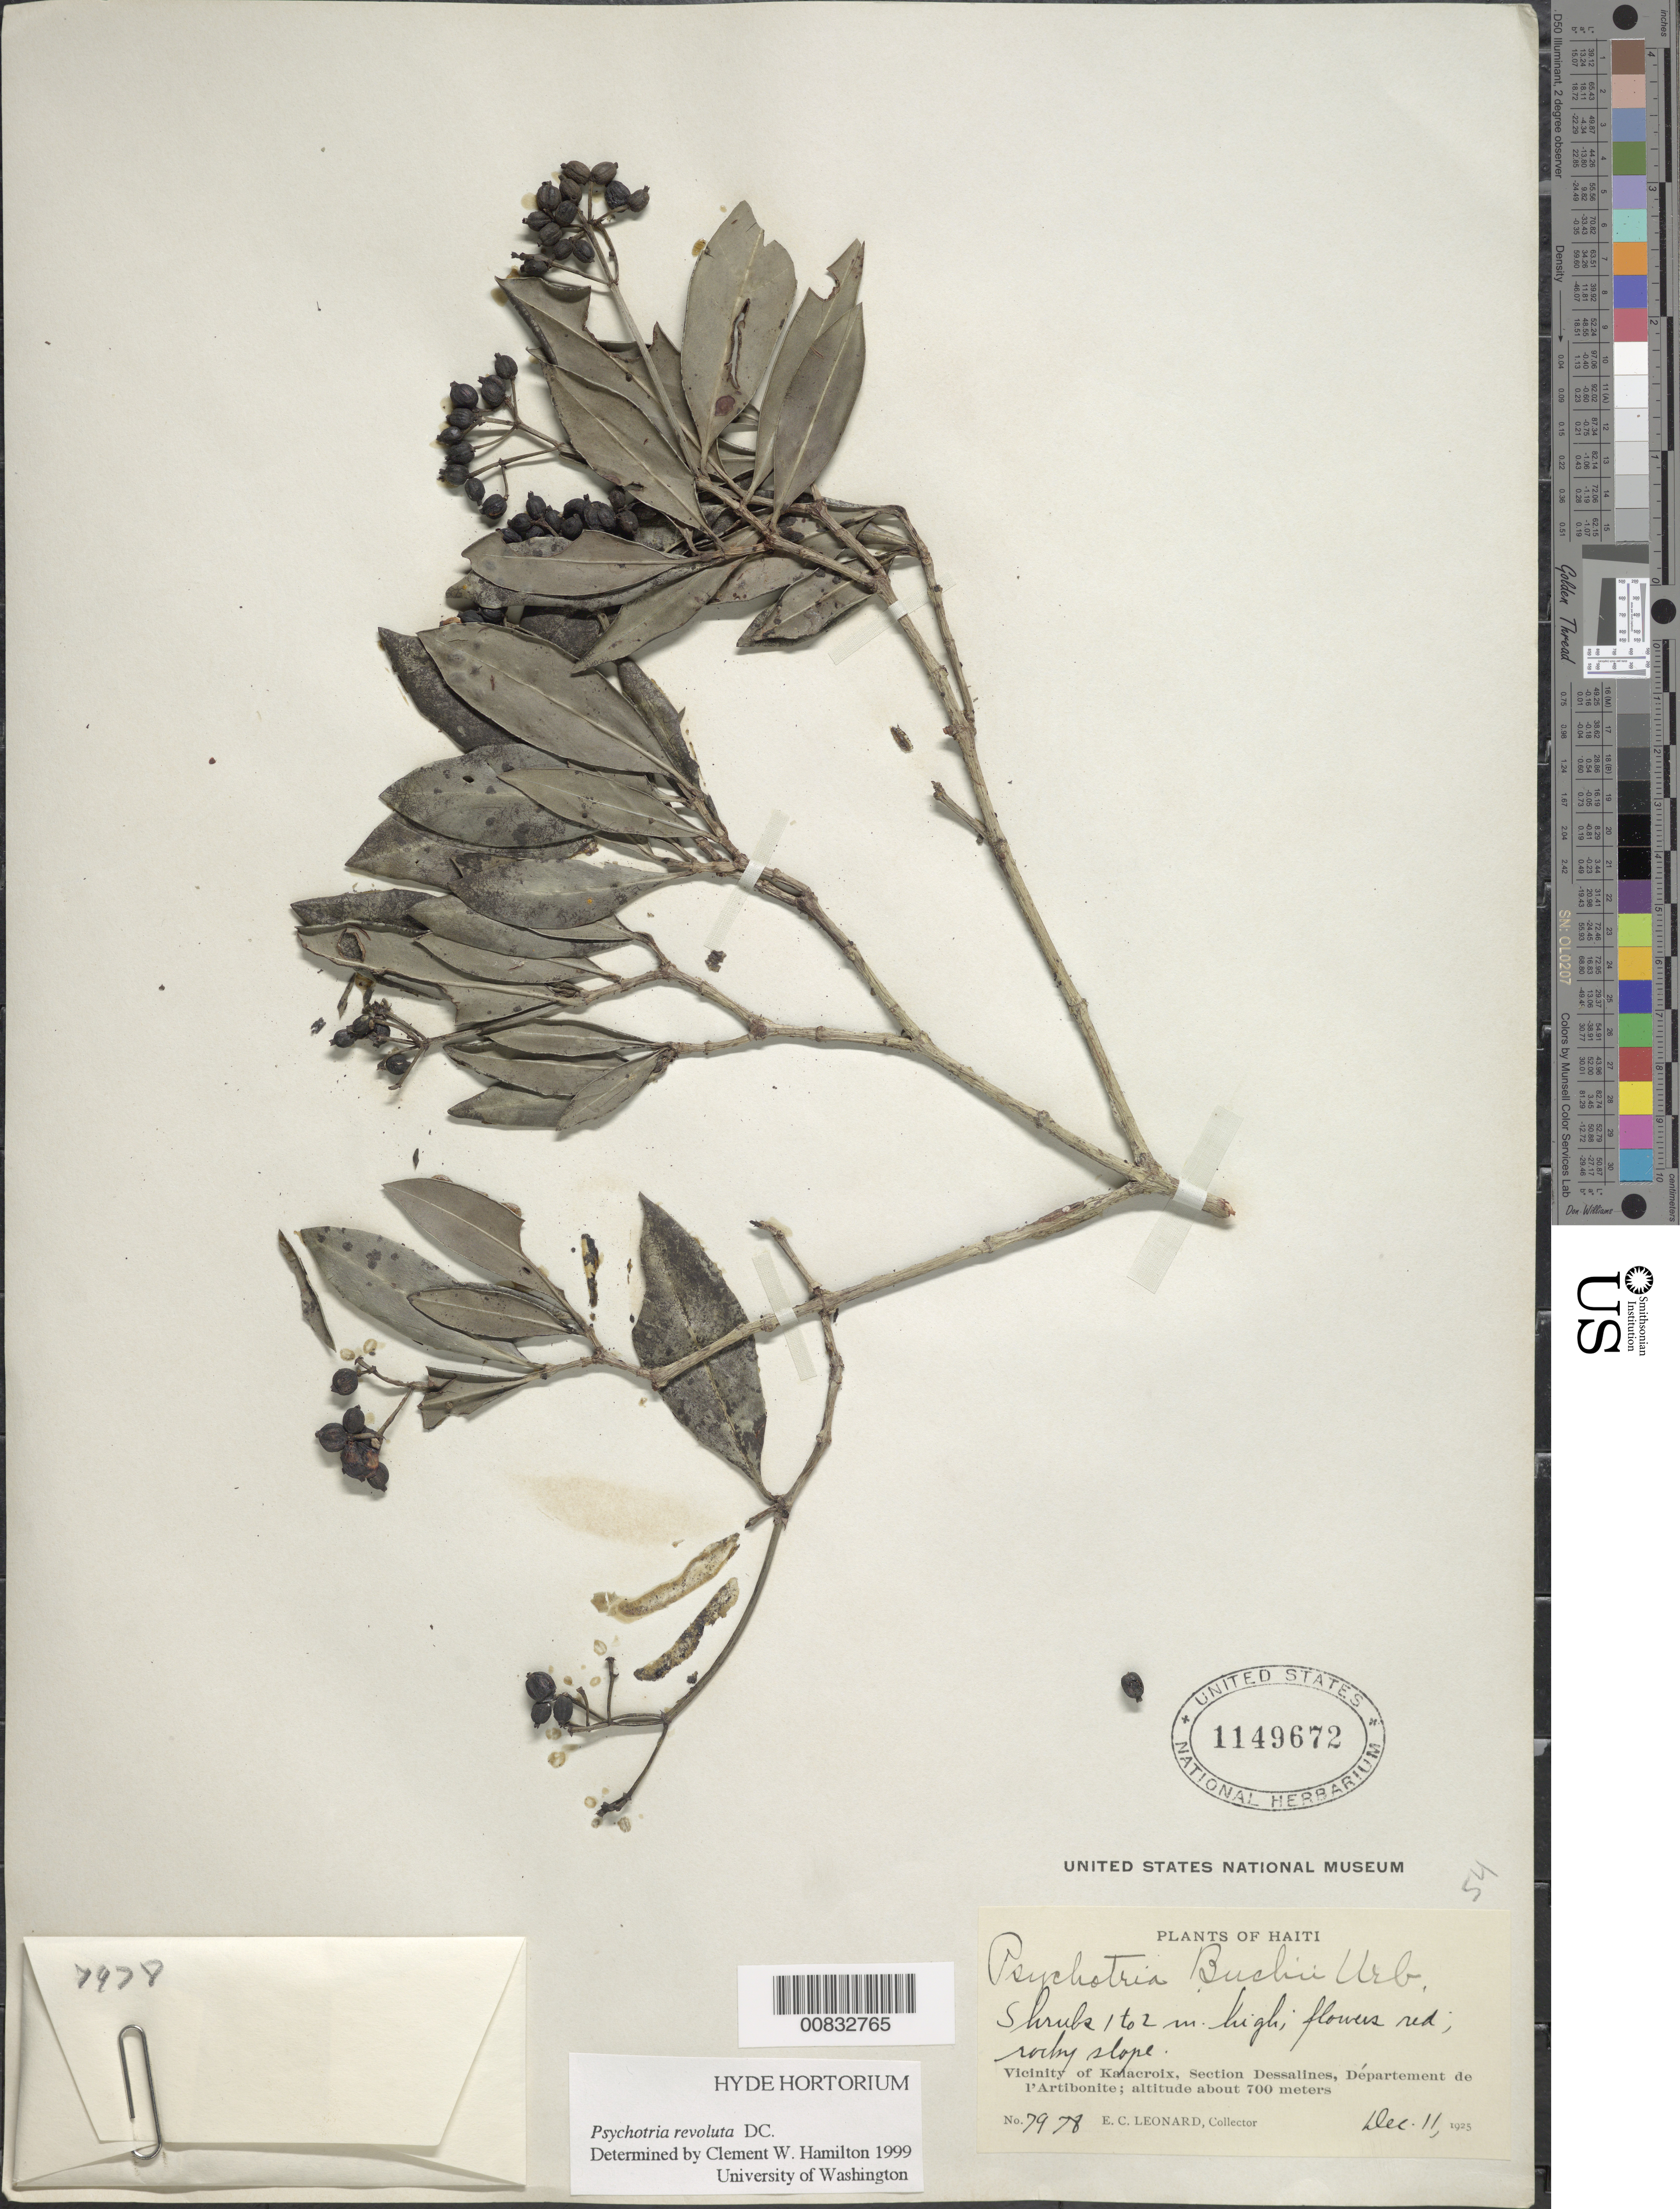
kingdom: Plantae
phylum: Tracheophyta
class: Magnoliopsida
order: Gentianales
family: Rubiaceae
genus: Psychotria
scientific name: Psychotria revoluta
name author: DC.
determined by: Hamilton, C. W.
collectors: E. C. Leonard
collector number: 7978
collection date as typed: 11 Dec 1925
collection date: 1925-12-11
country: Haiti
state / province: Artibonite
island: Hispaniola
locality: Vicinity of Kalacroix, Section Dessalines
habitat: Rocky slope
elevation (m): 700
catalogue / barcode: US 1149672